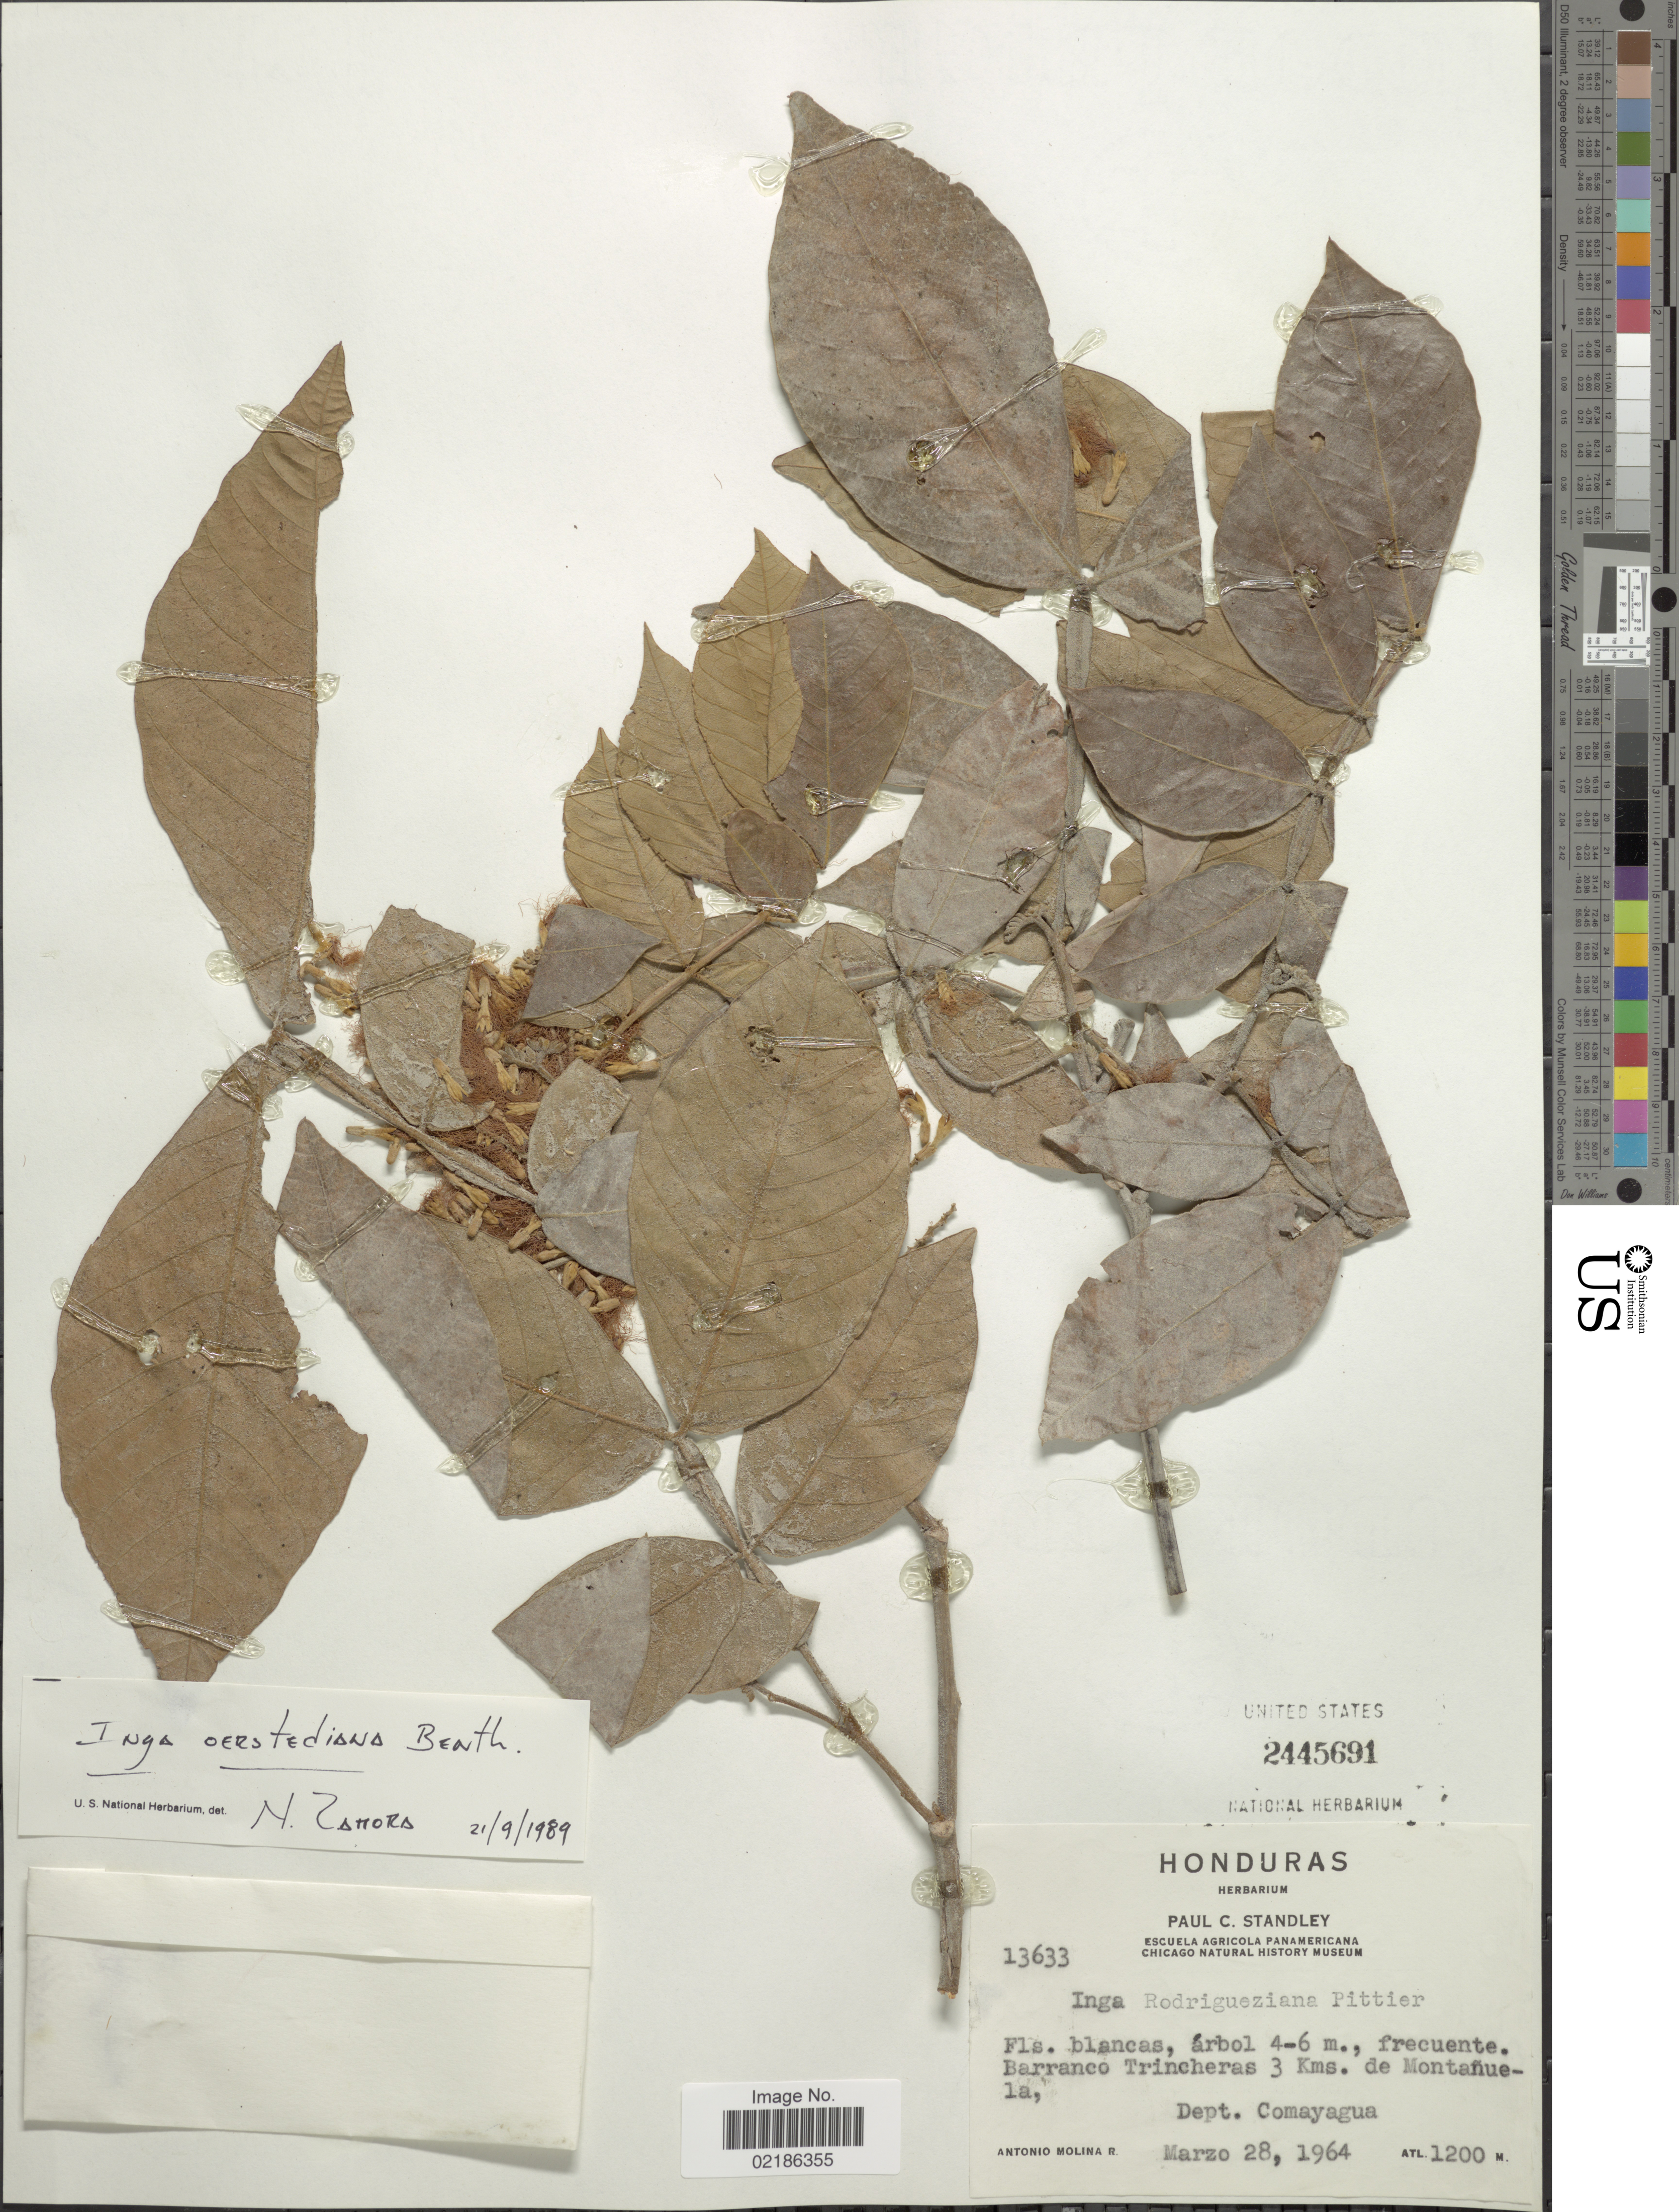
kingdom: Plantae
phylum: Tracheophyta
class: Magnoliopsida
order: Fabales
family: Fabaceae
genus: Inga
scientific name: Inga oerstediana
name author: Benth.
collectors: A. Molina R.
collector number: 13633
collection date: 1964-03-28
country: Honduras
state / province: Comayagua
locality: Barranco Trincheras 3 kms de Montanuela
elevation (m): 1200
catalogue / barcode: US 2445691